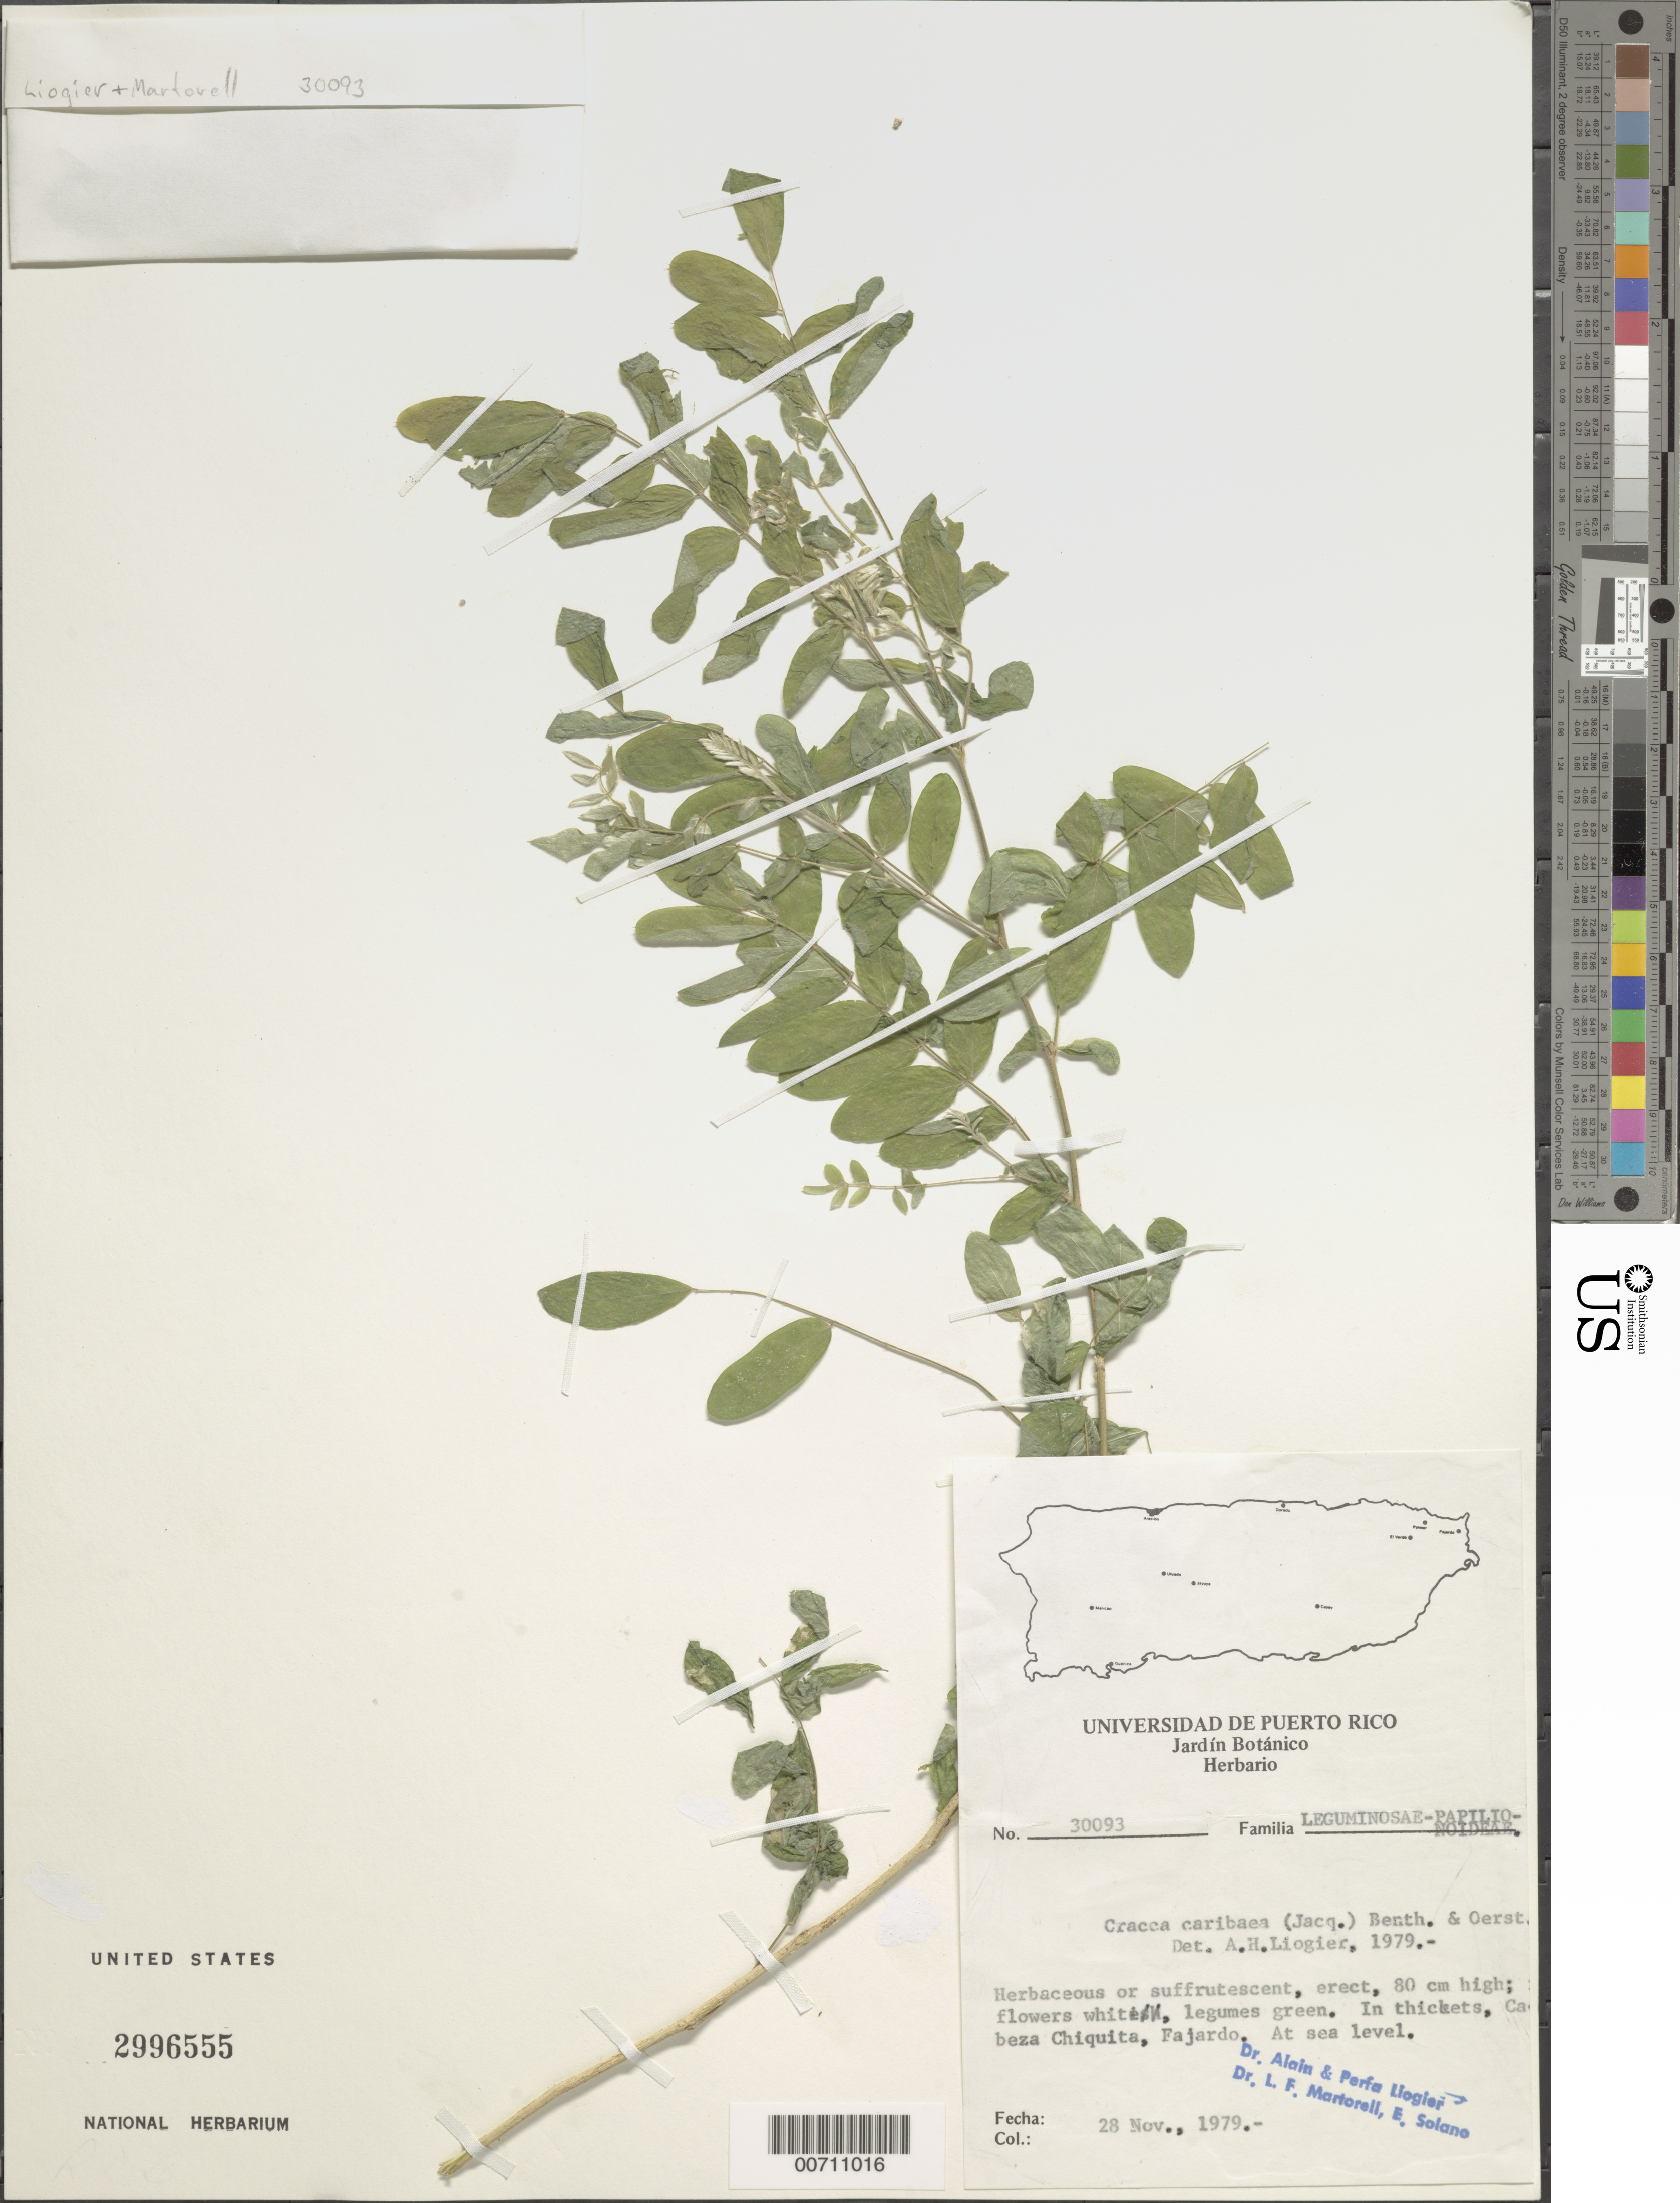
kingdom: Plantae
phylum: Tracheophyta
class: Magnoliopsida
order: Fabales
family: Fabaceae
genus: Coursetia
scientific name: Coursetia caribaea var. caribaea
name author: (Jacq.) Lavin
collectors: A. H. Liogier, M. P. Liogier, L. Martorell & E. Solano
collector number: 30093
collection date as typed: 28 Nov 1979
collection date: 1979-11-28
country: Puerto Rico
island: Greater Antilles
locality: Fajardo, Cabeza Chiquita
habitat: In thickets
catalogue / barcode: US 2996555